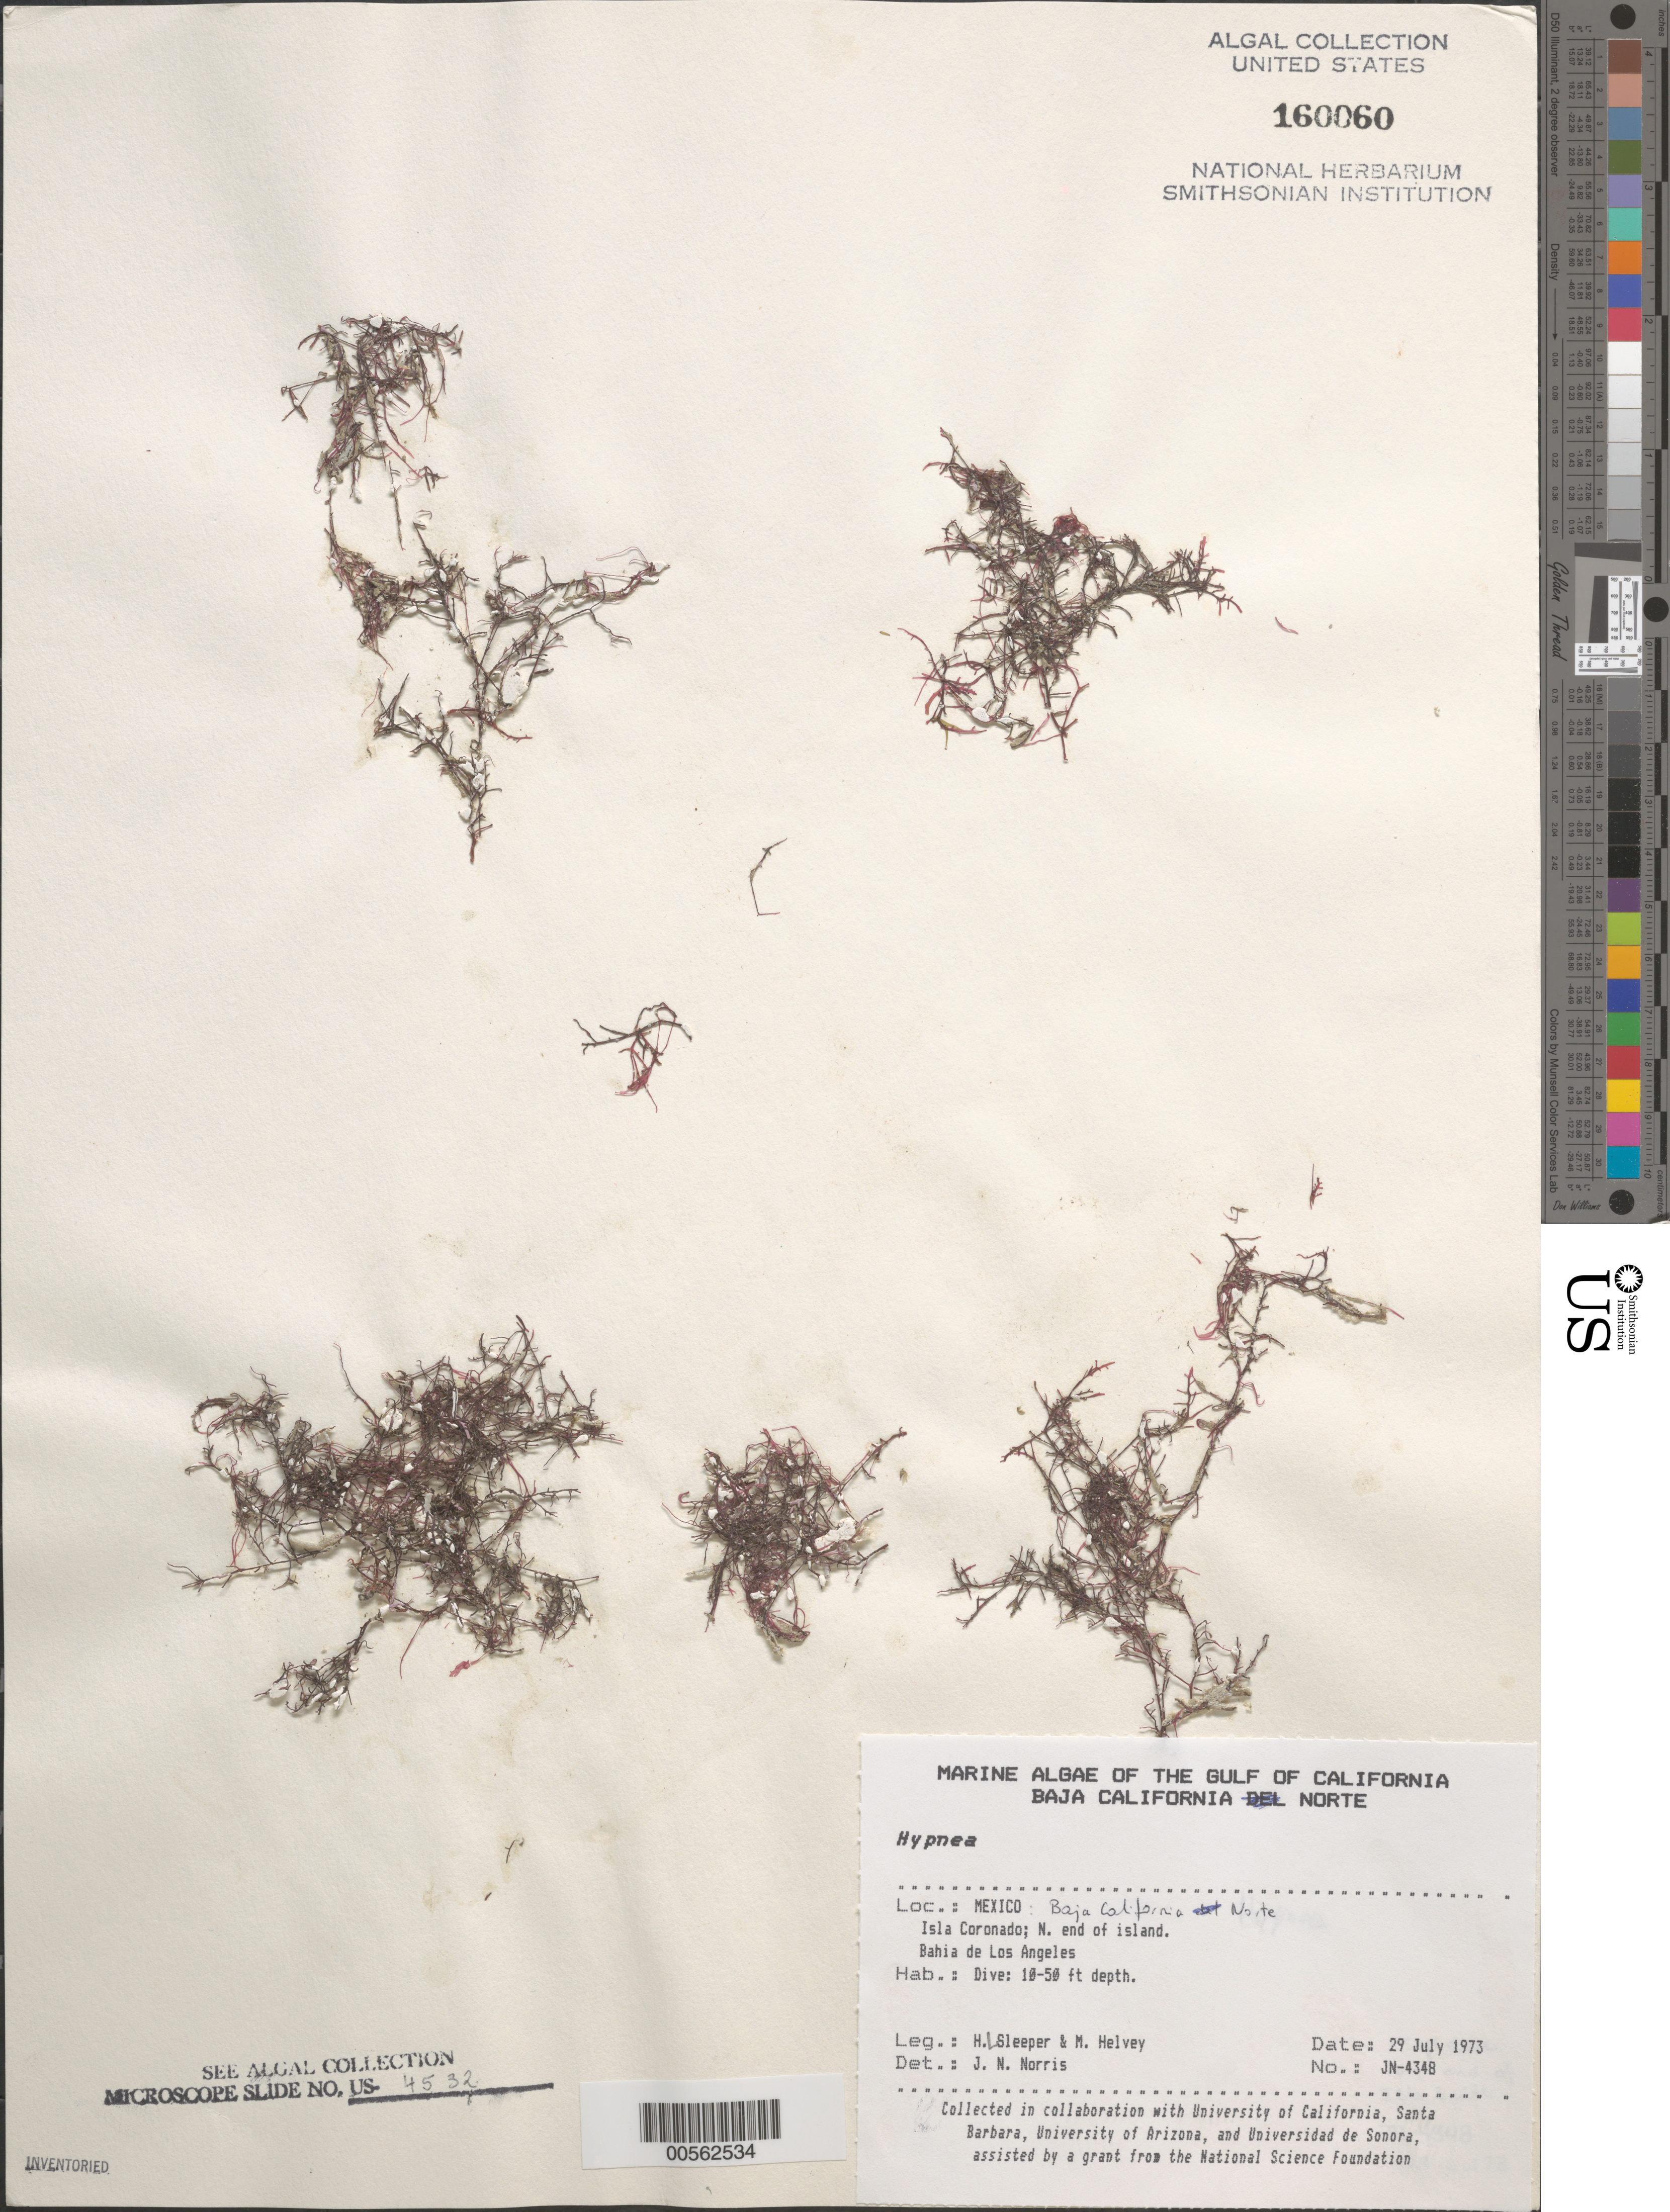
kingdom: Plantae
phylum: Rhodophyta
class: Florideophyceae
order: Gigartinales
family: Cystocloniaceae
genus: Hypnea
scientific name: Hypnea sp.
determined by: Norris, James N.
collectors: H. Sleeper & M. Helvey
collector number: JN-4348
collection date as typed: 29 Jul 1973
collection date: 1973-07-29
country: Mexico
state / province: Baja California Norte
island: Isla Coronado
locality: Bahia de los Angeles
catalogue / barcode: US 160060